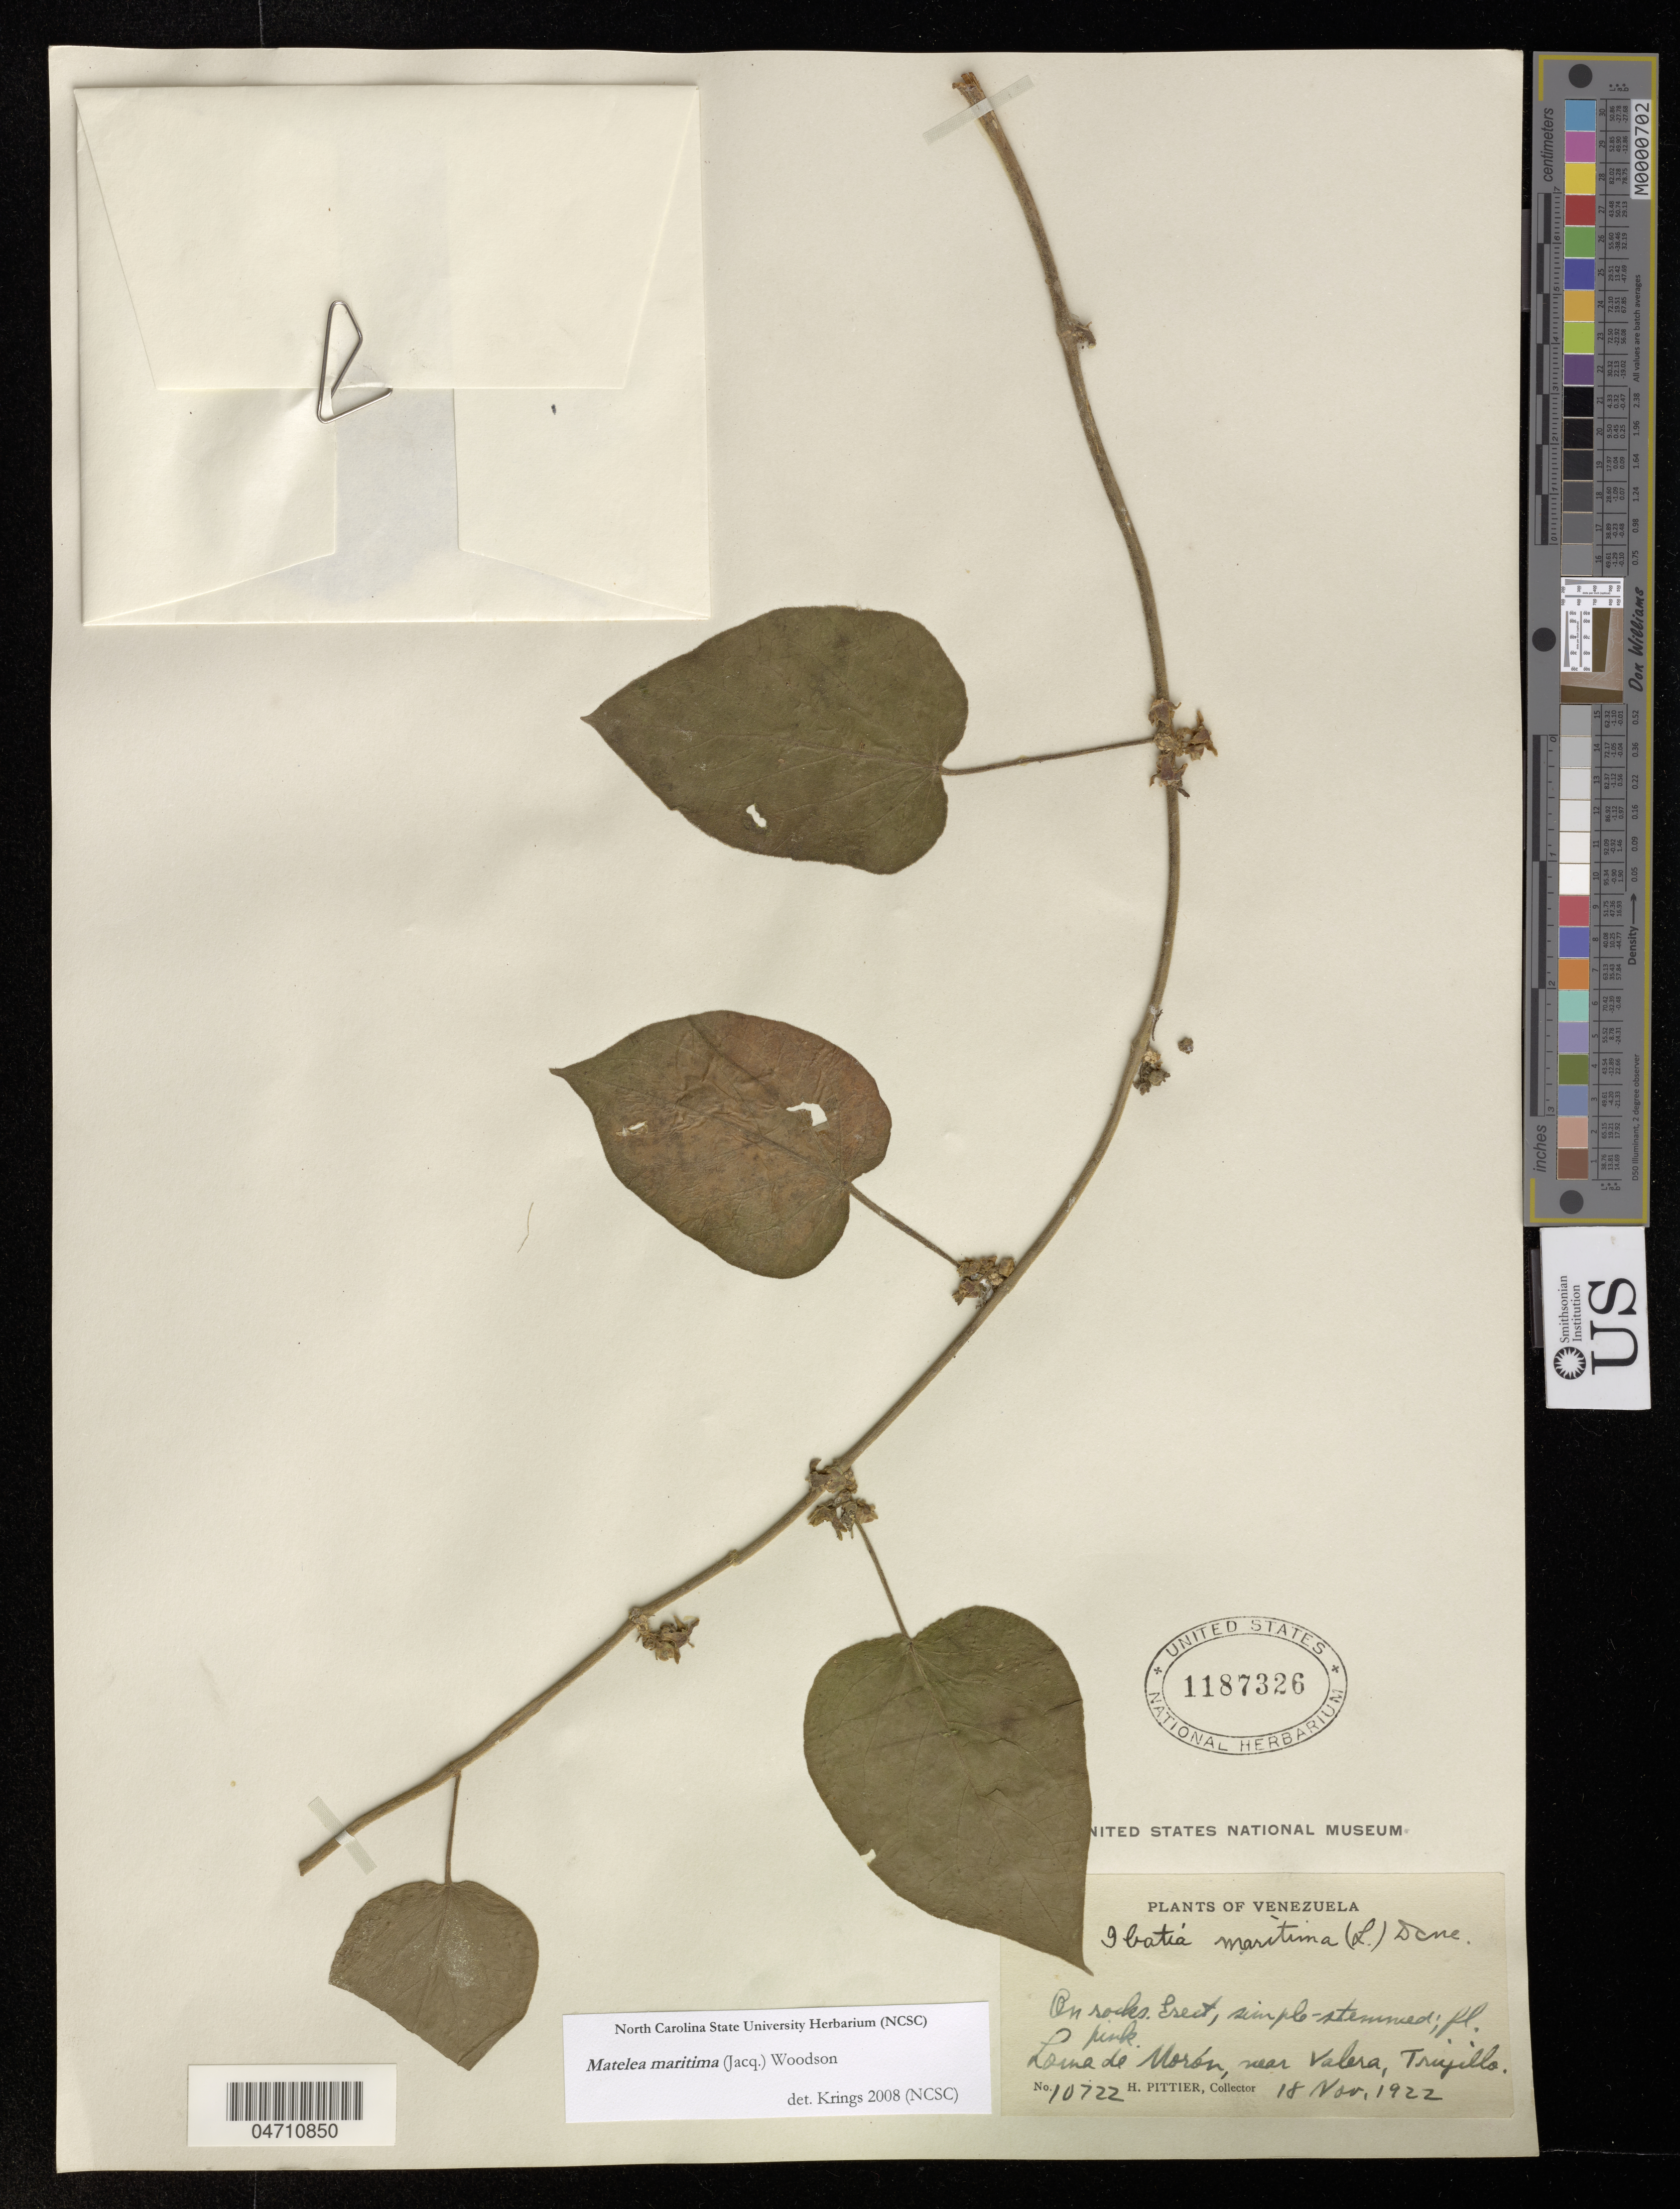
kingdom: Plantae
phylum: Tracheophyta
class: Magnoliopsida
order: Gentianales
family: Apocynaceae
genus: Matelea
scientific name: Matelea maritima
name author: (Jacq.) Woodson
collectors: H. F. Pittier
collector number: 10722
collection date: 1922-11-18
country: Venezuela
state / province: Trujillo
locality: Loma de Morón, near Valera.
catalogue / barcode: US 1187326